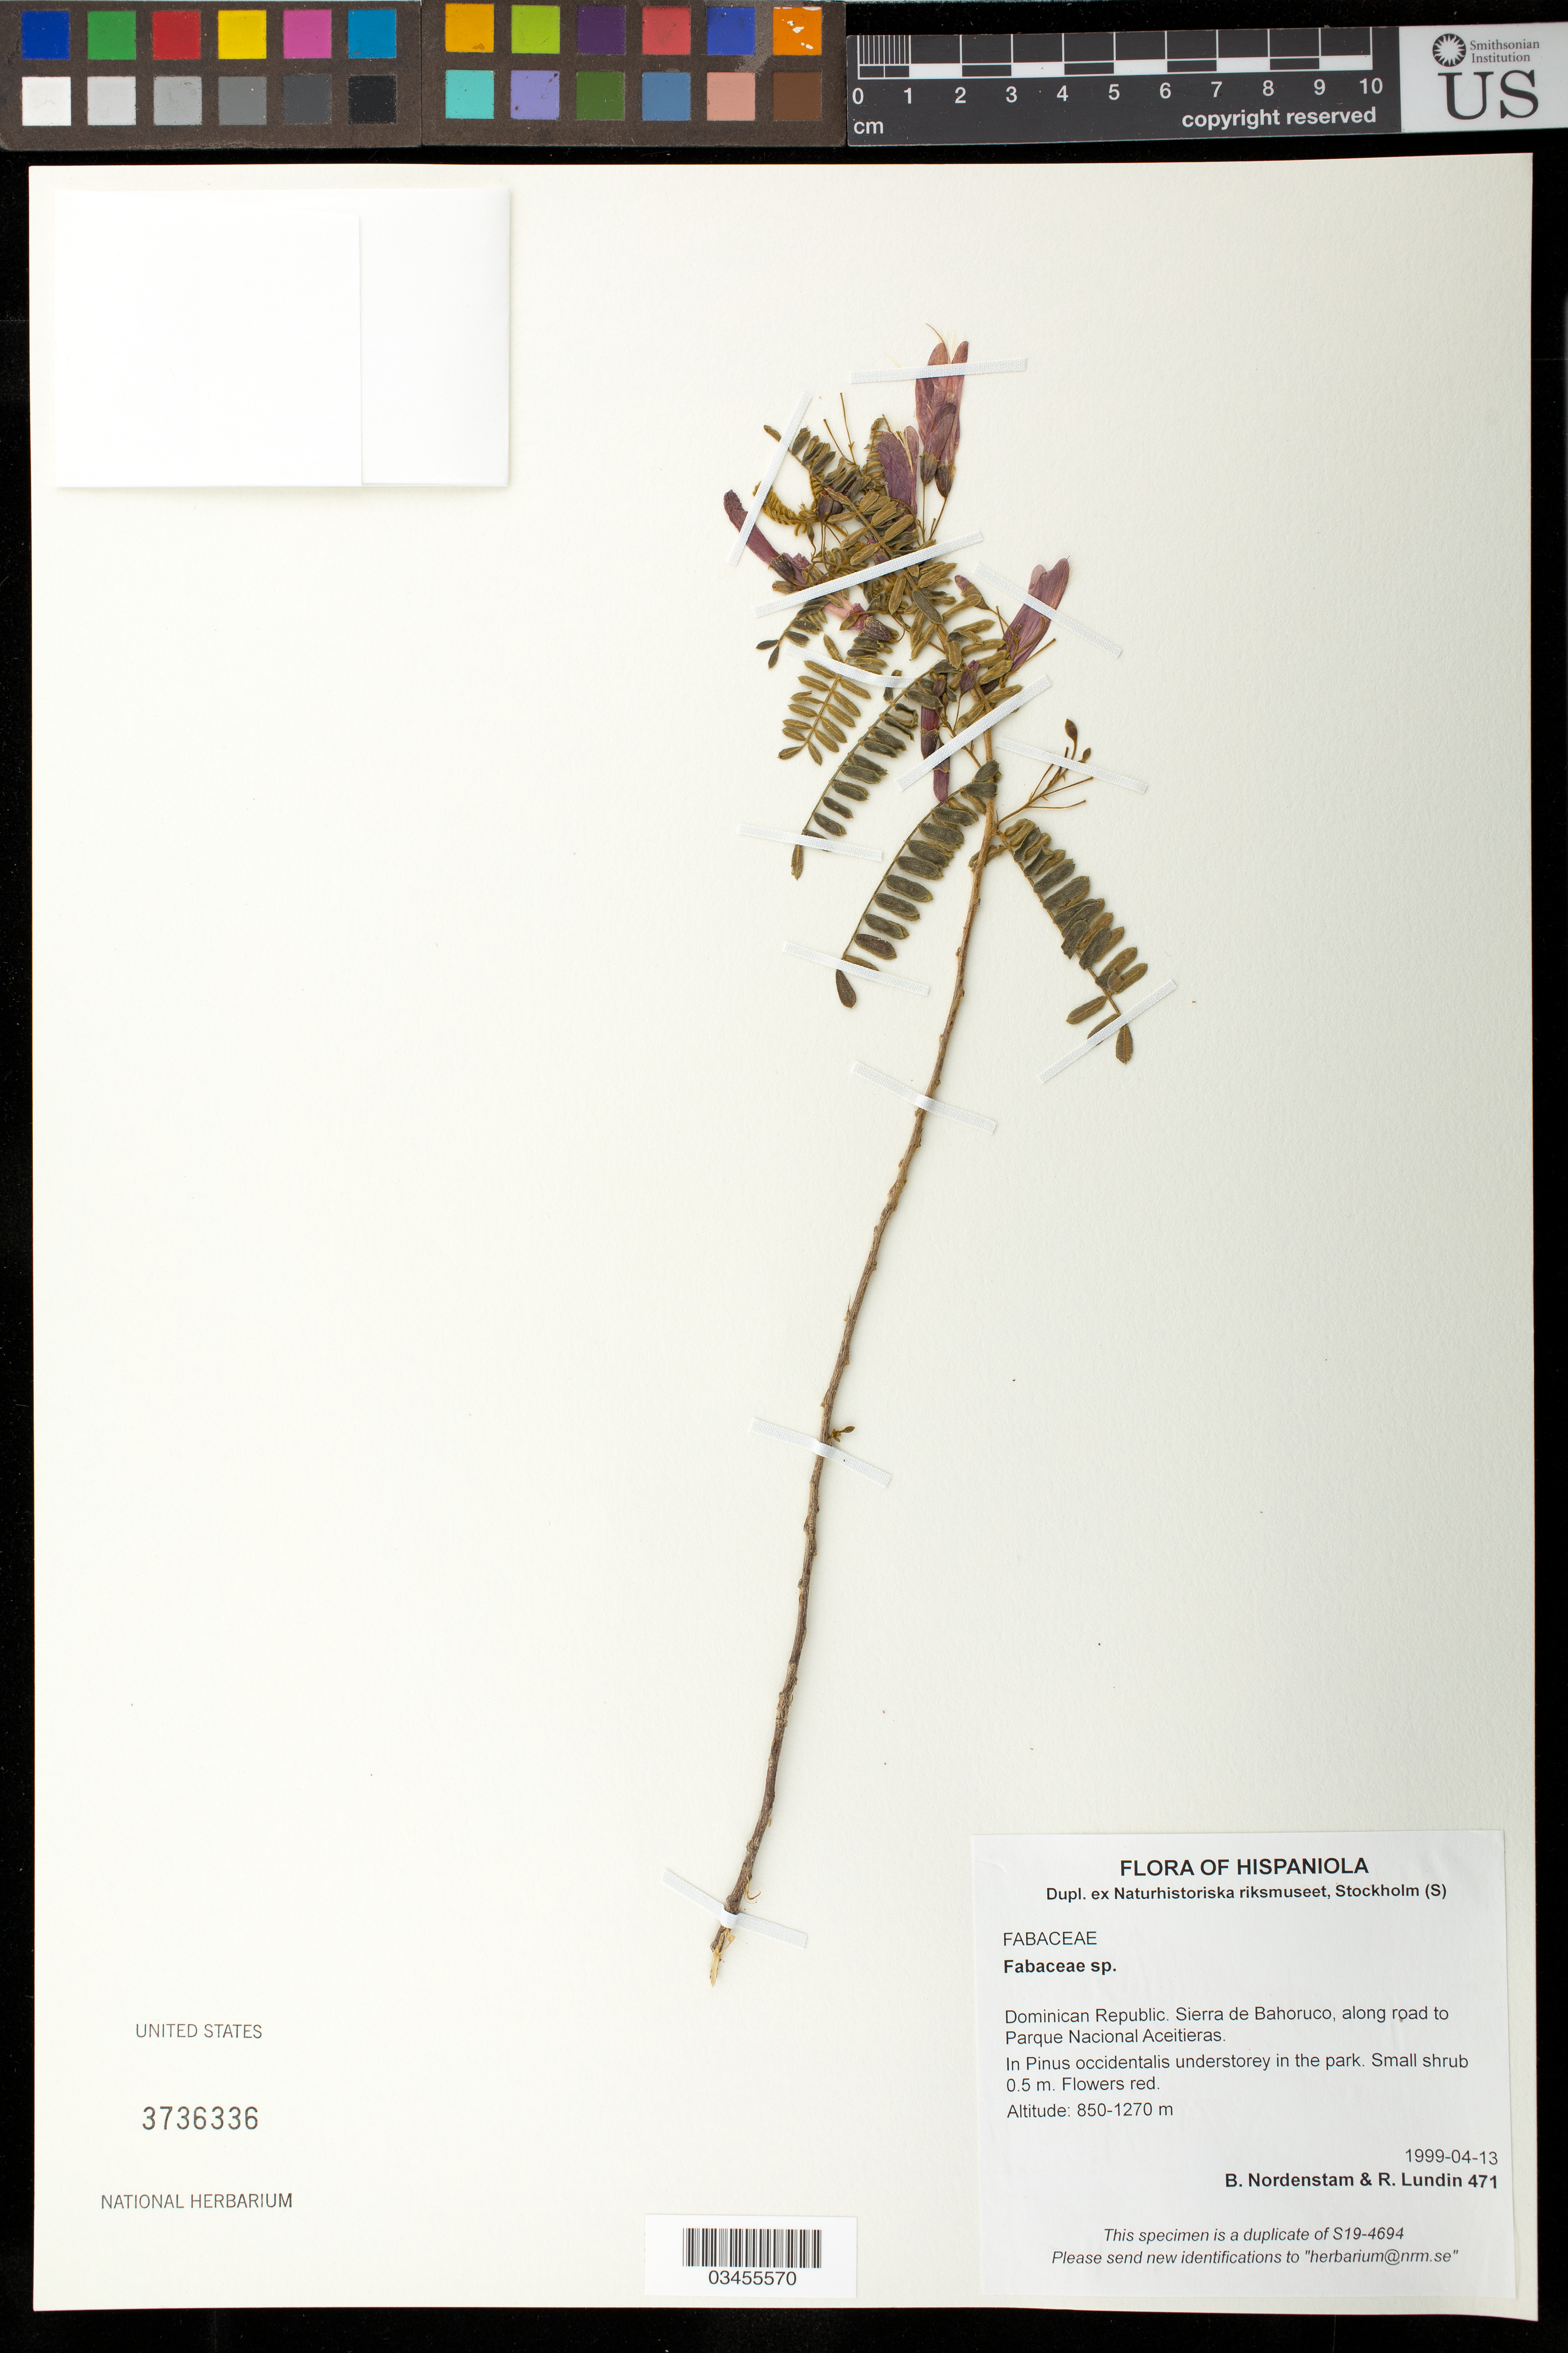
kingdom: Plantae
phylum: Tracheophyta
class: Magnoliopsida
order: Fabales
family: Fabaceae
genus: Poitea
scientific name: Poitea galegoides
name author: Vent.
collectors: B. Nordenstam & R. Lundin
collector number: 471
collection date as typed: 1999-04-13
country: Dominican Republic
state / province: Baoruco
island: Hispaniola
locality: Sierra de Bahoruco, along road to Parque Nacional Aceitieras.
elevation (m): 850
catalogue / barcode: US 3736336